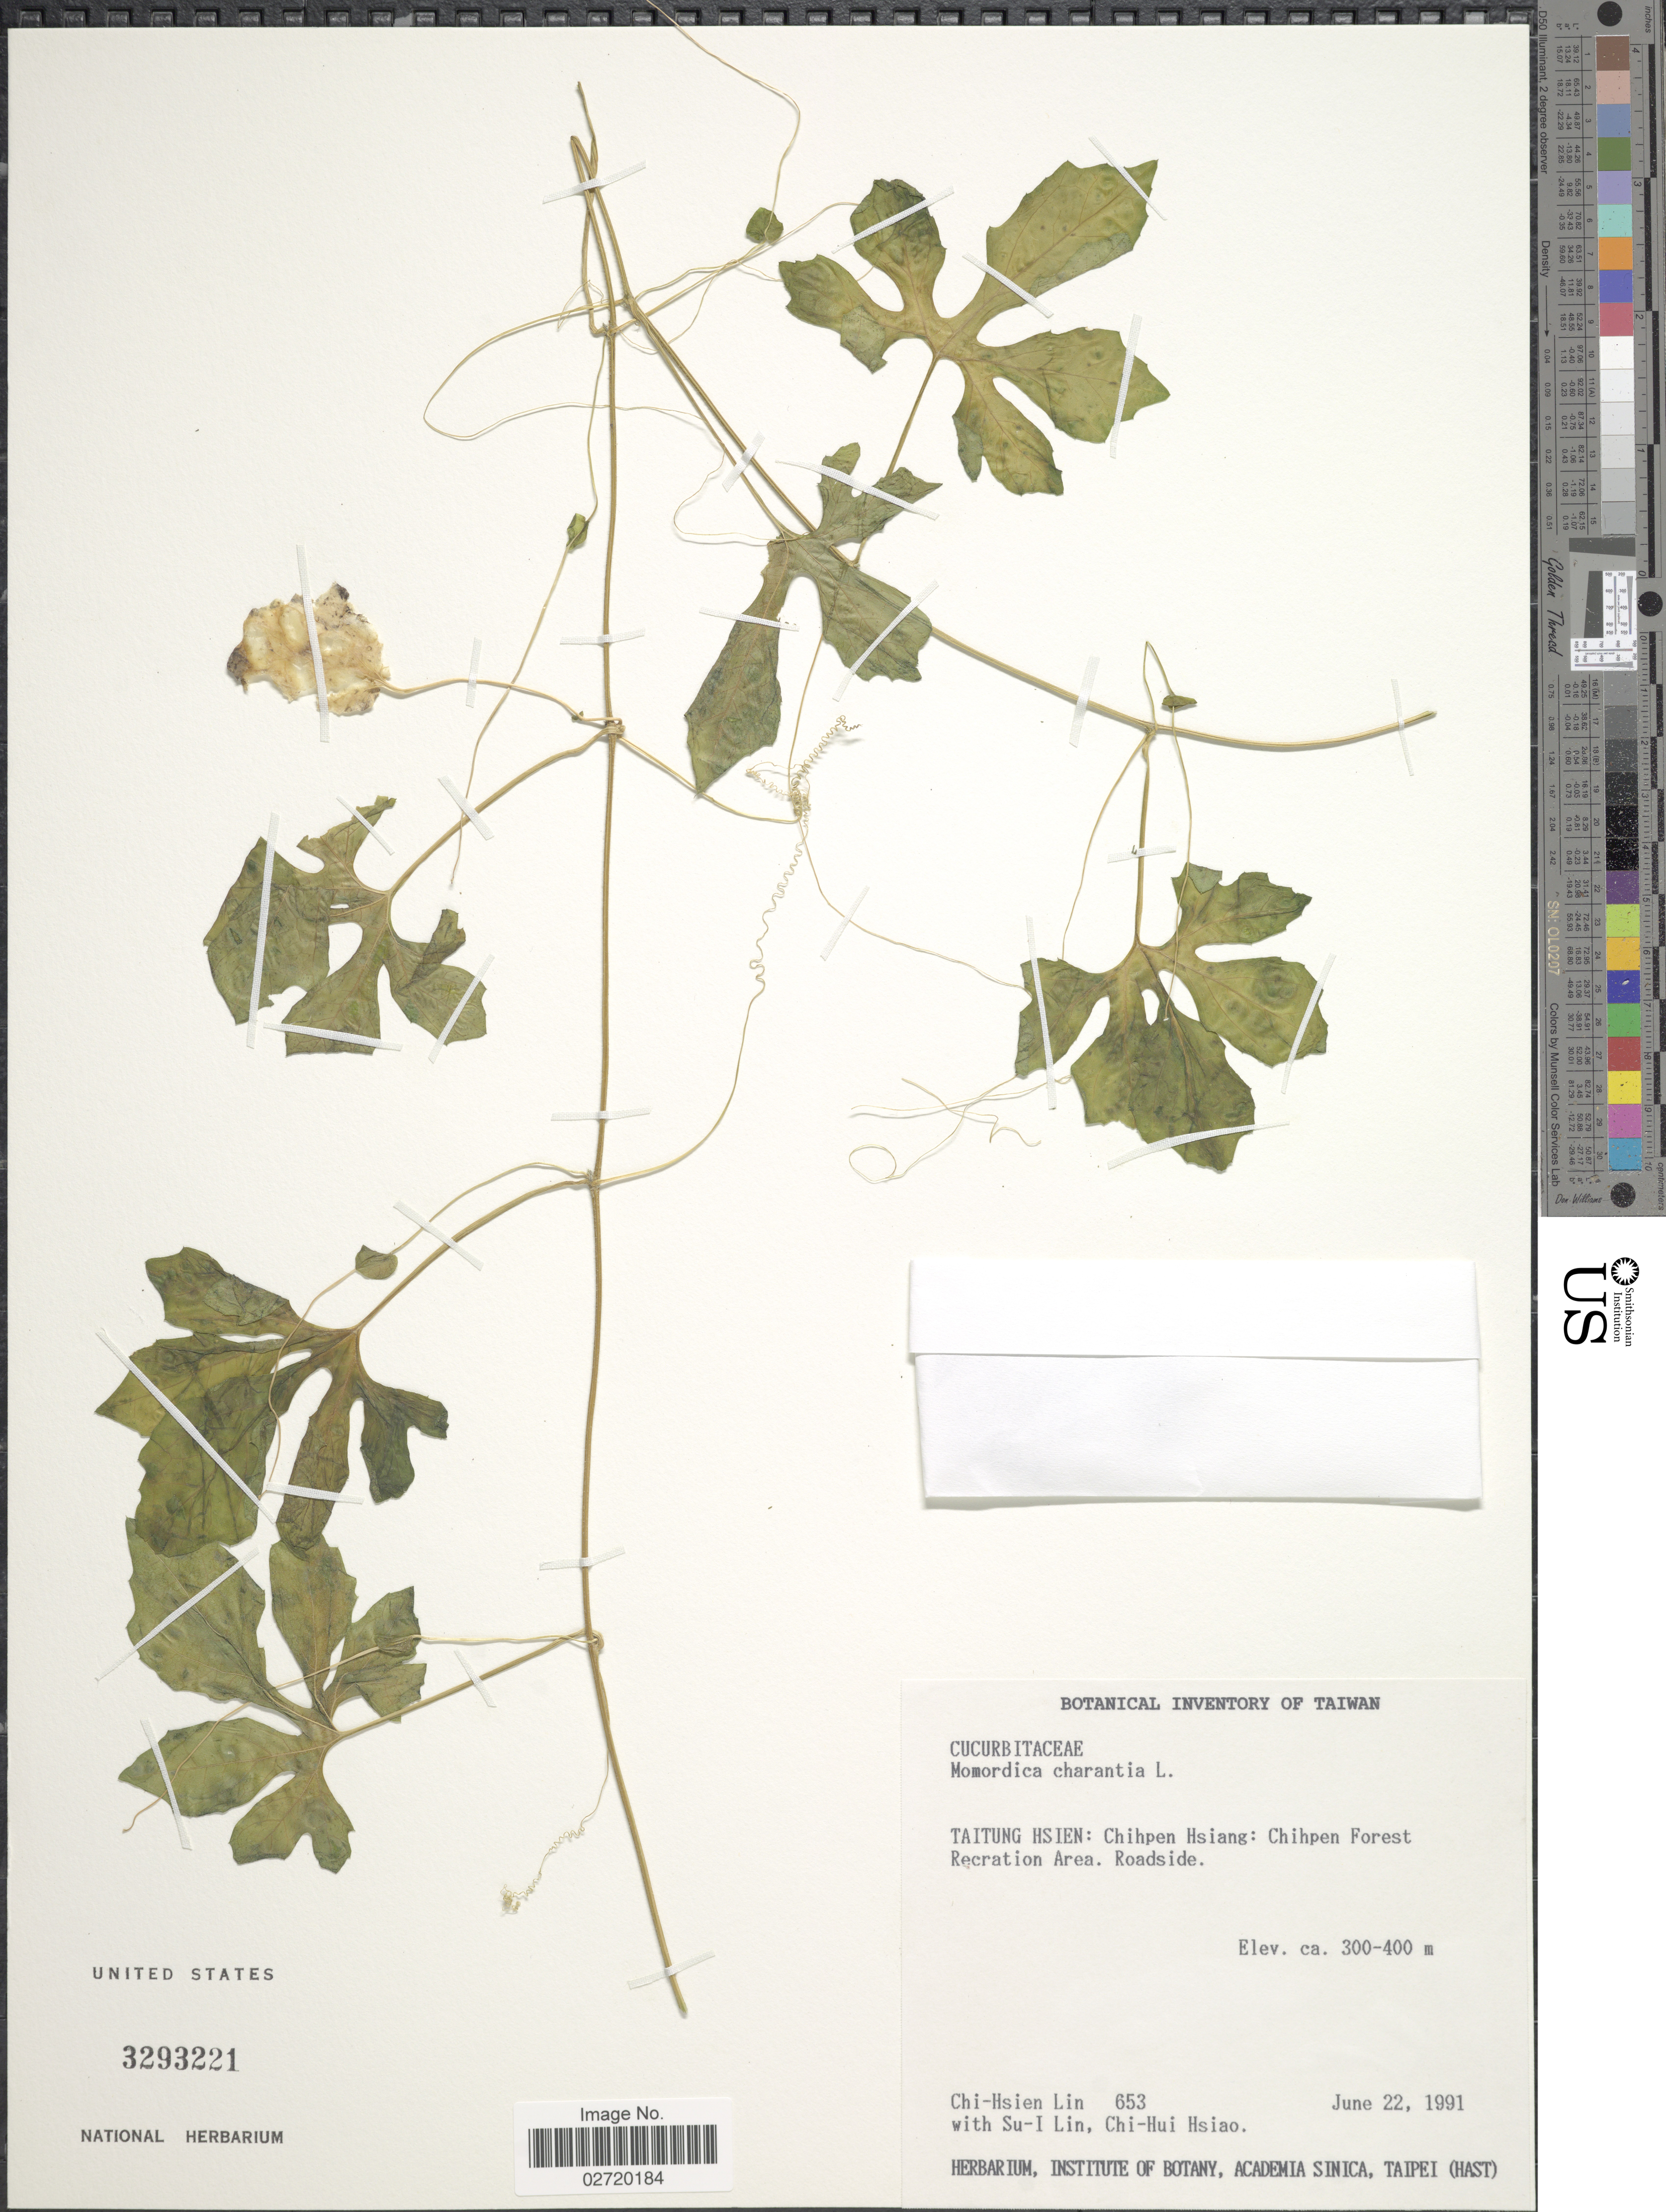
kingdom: Plantae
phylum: Tracheophyta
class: Magnoliopsida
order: Cucurbitales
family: Cucurbitaceae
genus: Momordica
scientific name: Momordica charantia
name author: L.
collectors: C. Lin, S. Lin & C. Hsiao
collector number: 653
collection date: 1991-06-22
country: Taiwan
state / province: Taitung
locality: Taitung Hsien: Chihpen Hsiang: Chihpen Forest Recration Area, Roadside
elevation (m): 300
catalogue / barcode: US 3293221